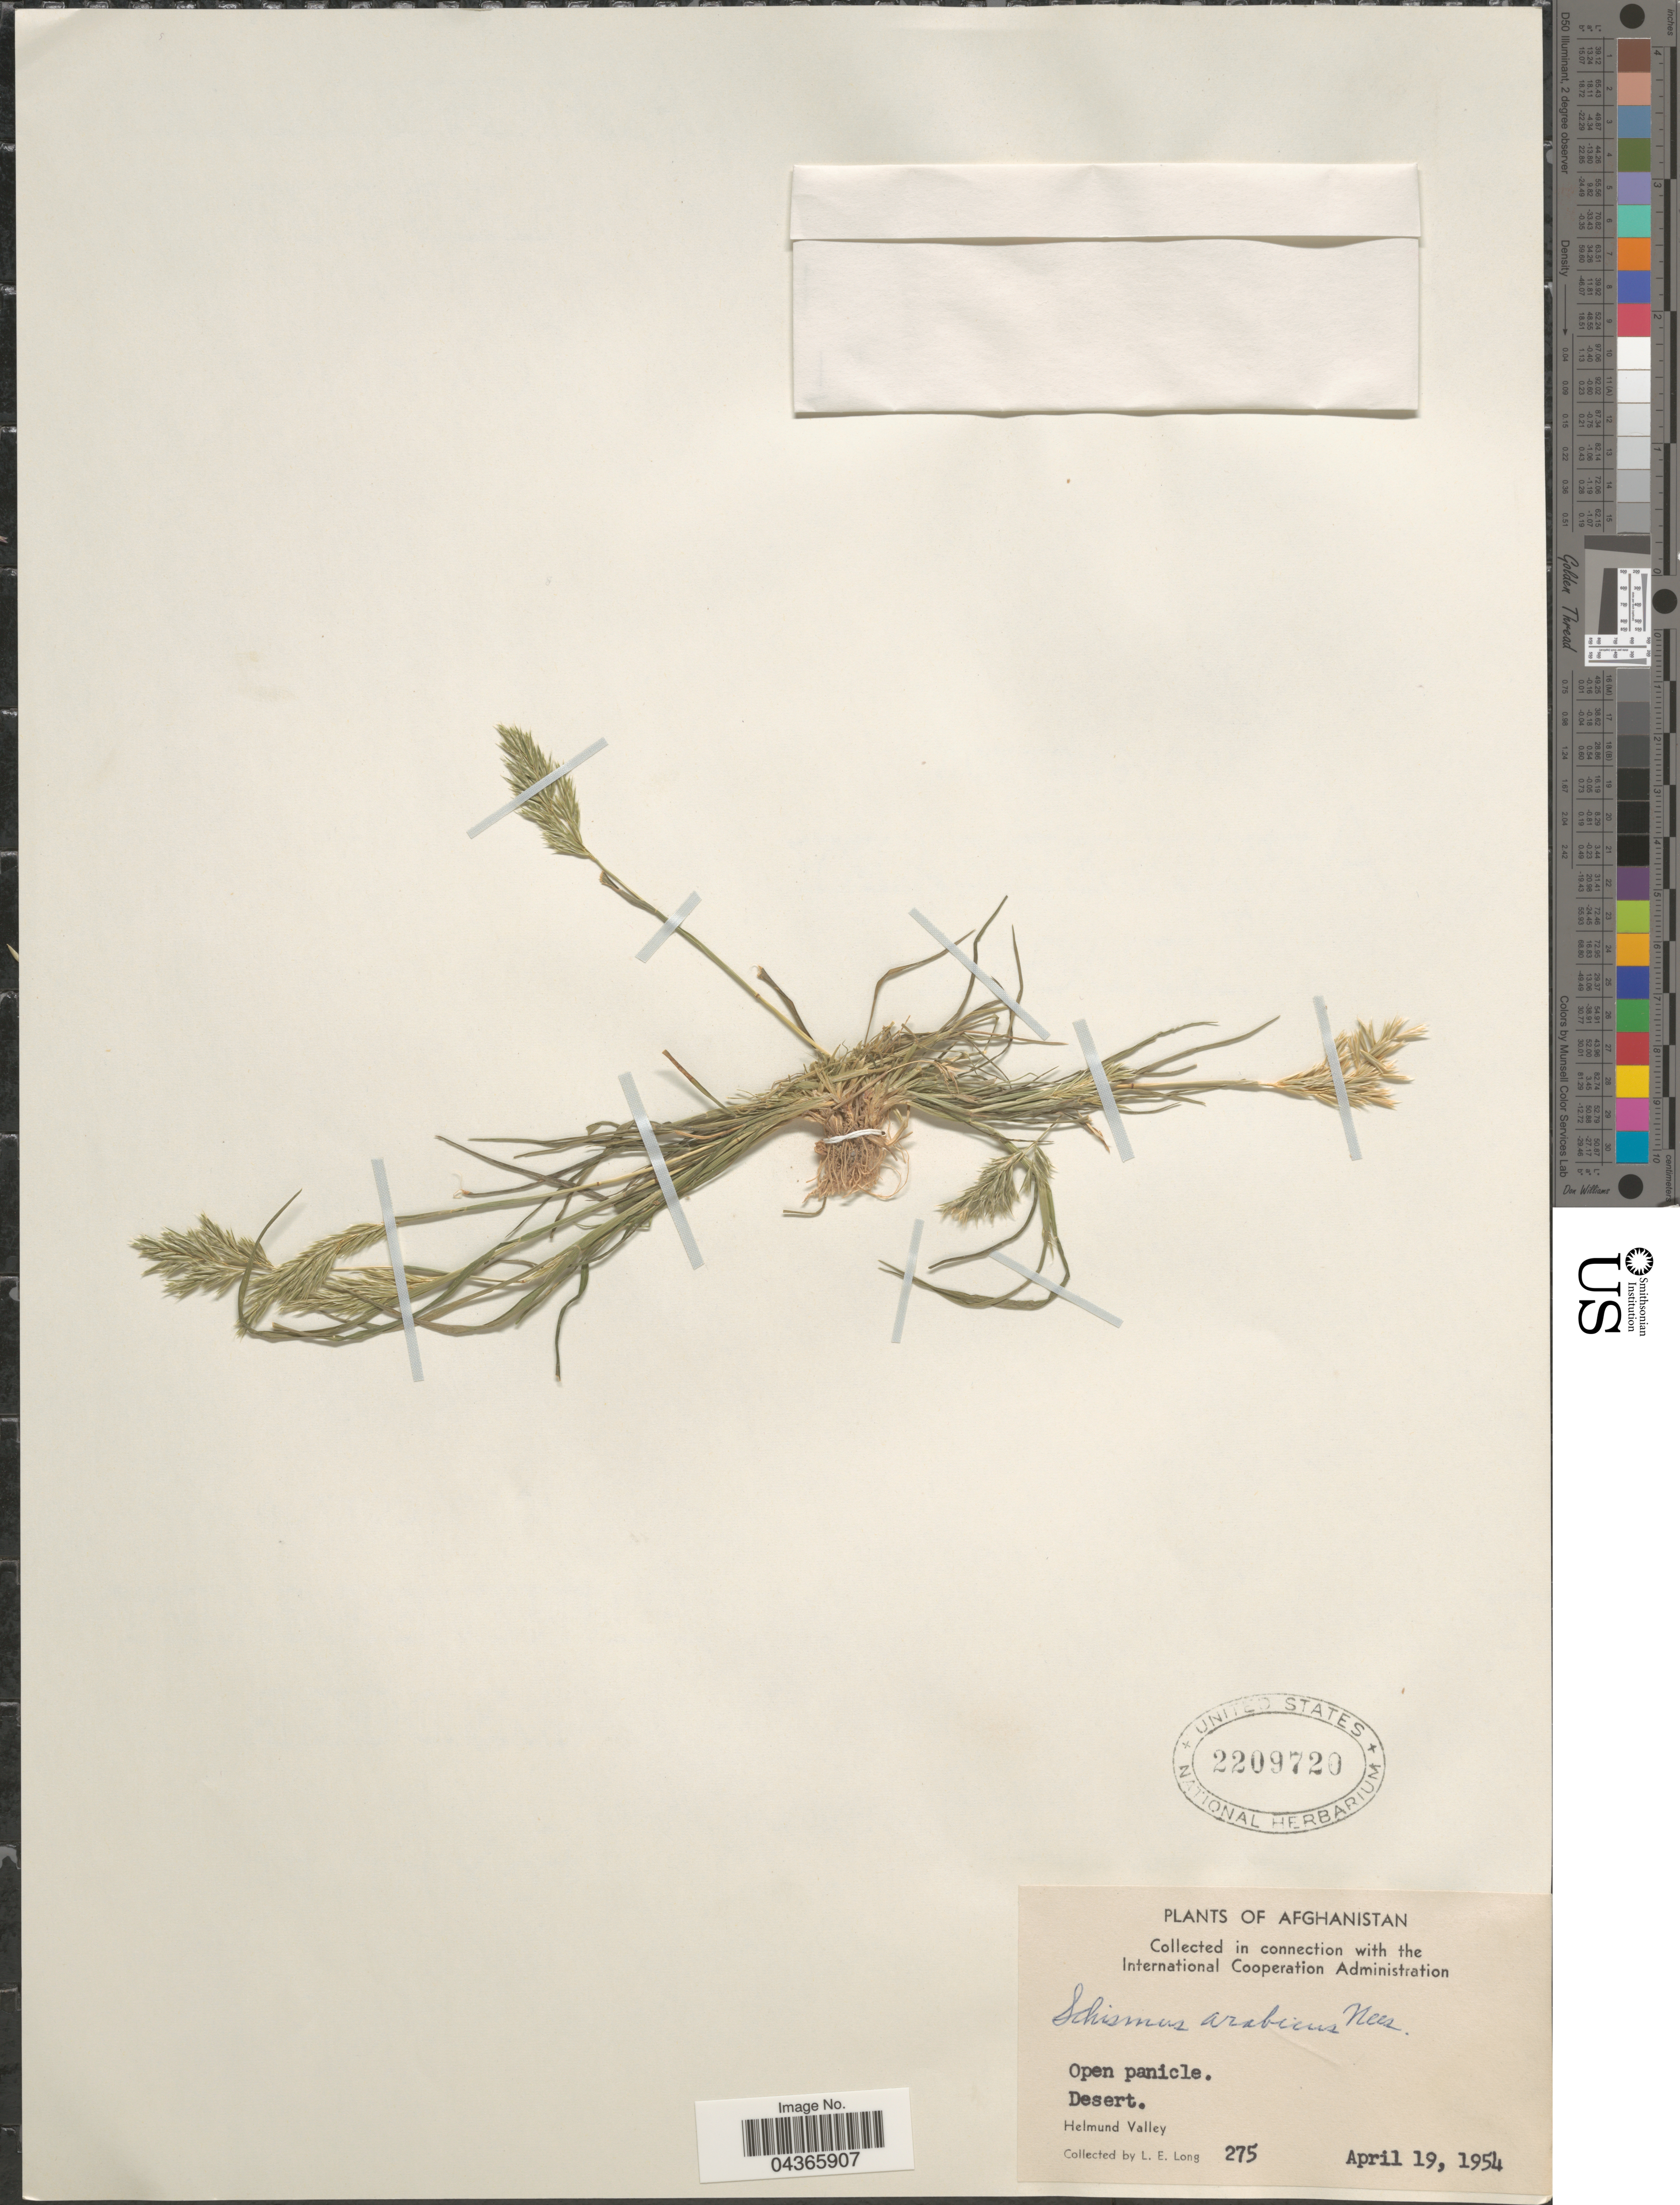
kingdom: Plantae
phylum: Tracheophyta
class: Liliopsida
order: Poales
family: Poaceae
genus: Schismus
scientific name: Schismus arabicus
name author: Nees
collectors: L. E. Long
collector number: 275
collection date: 1954-04-19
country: Afghanistan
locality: Desert. Helmund Valley.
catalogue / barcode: US 2209720